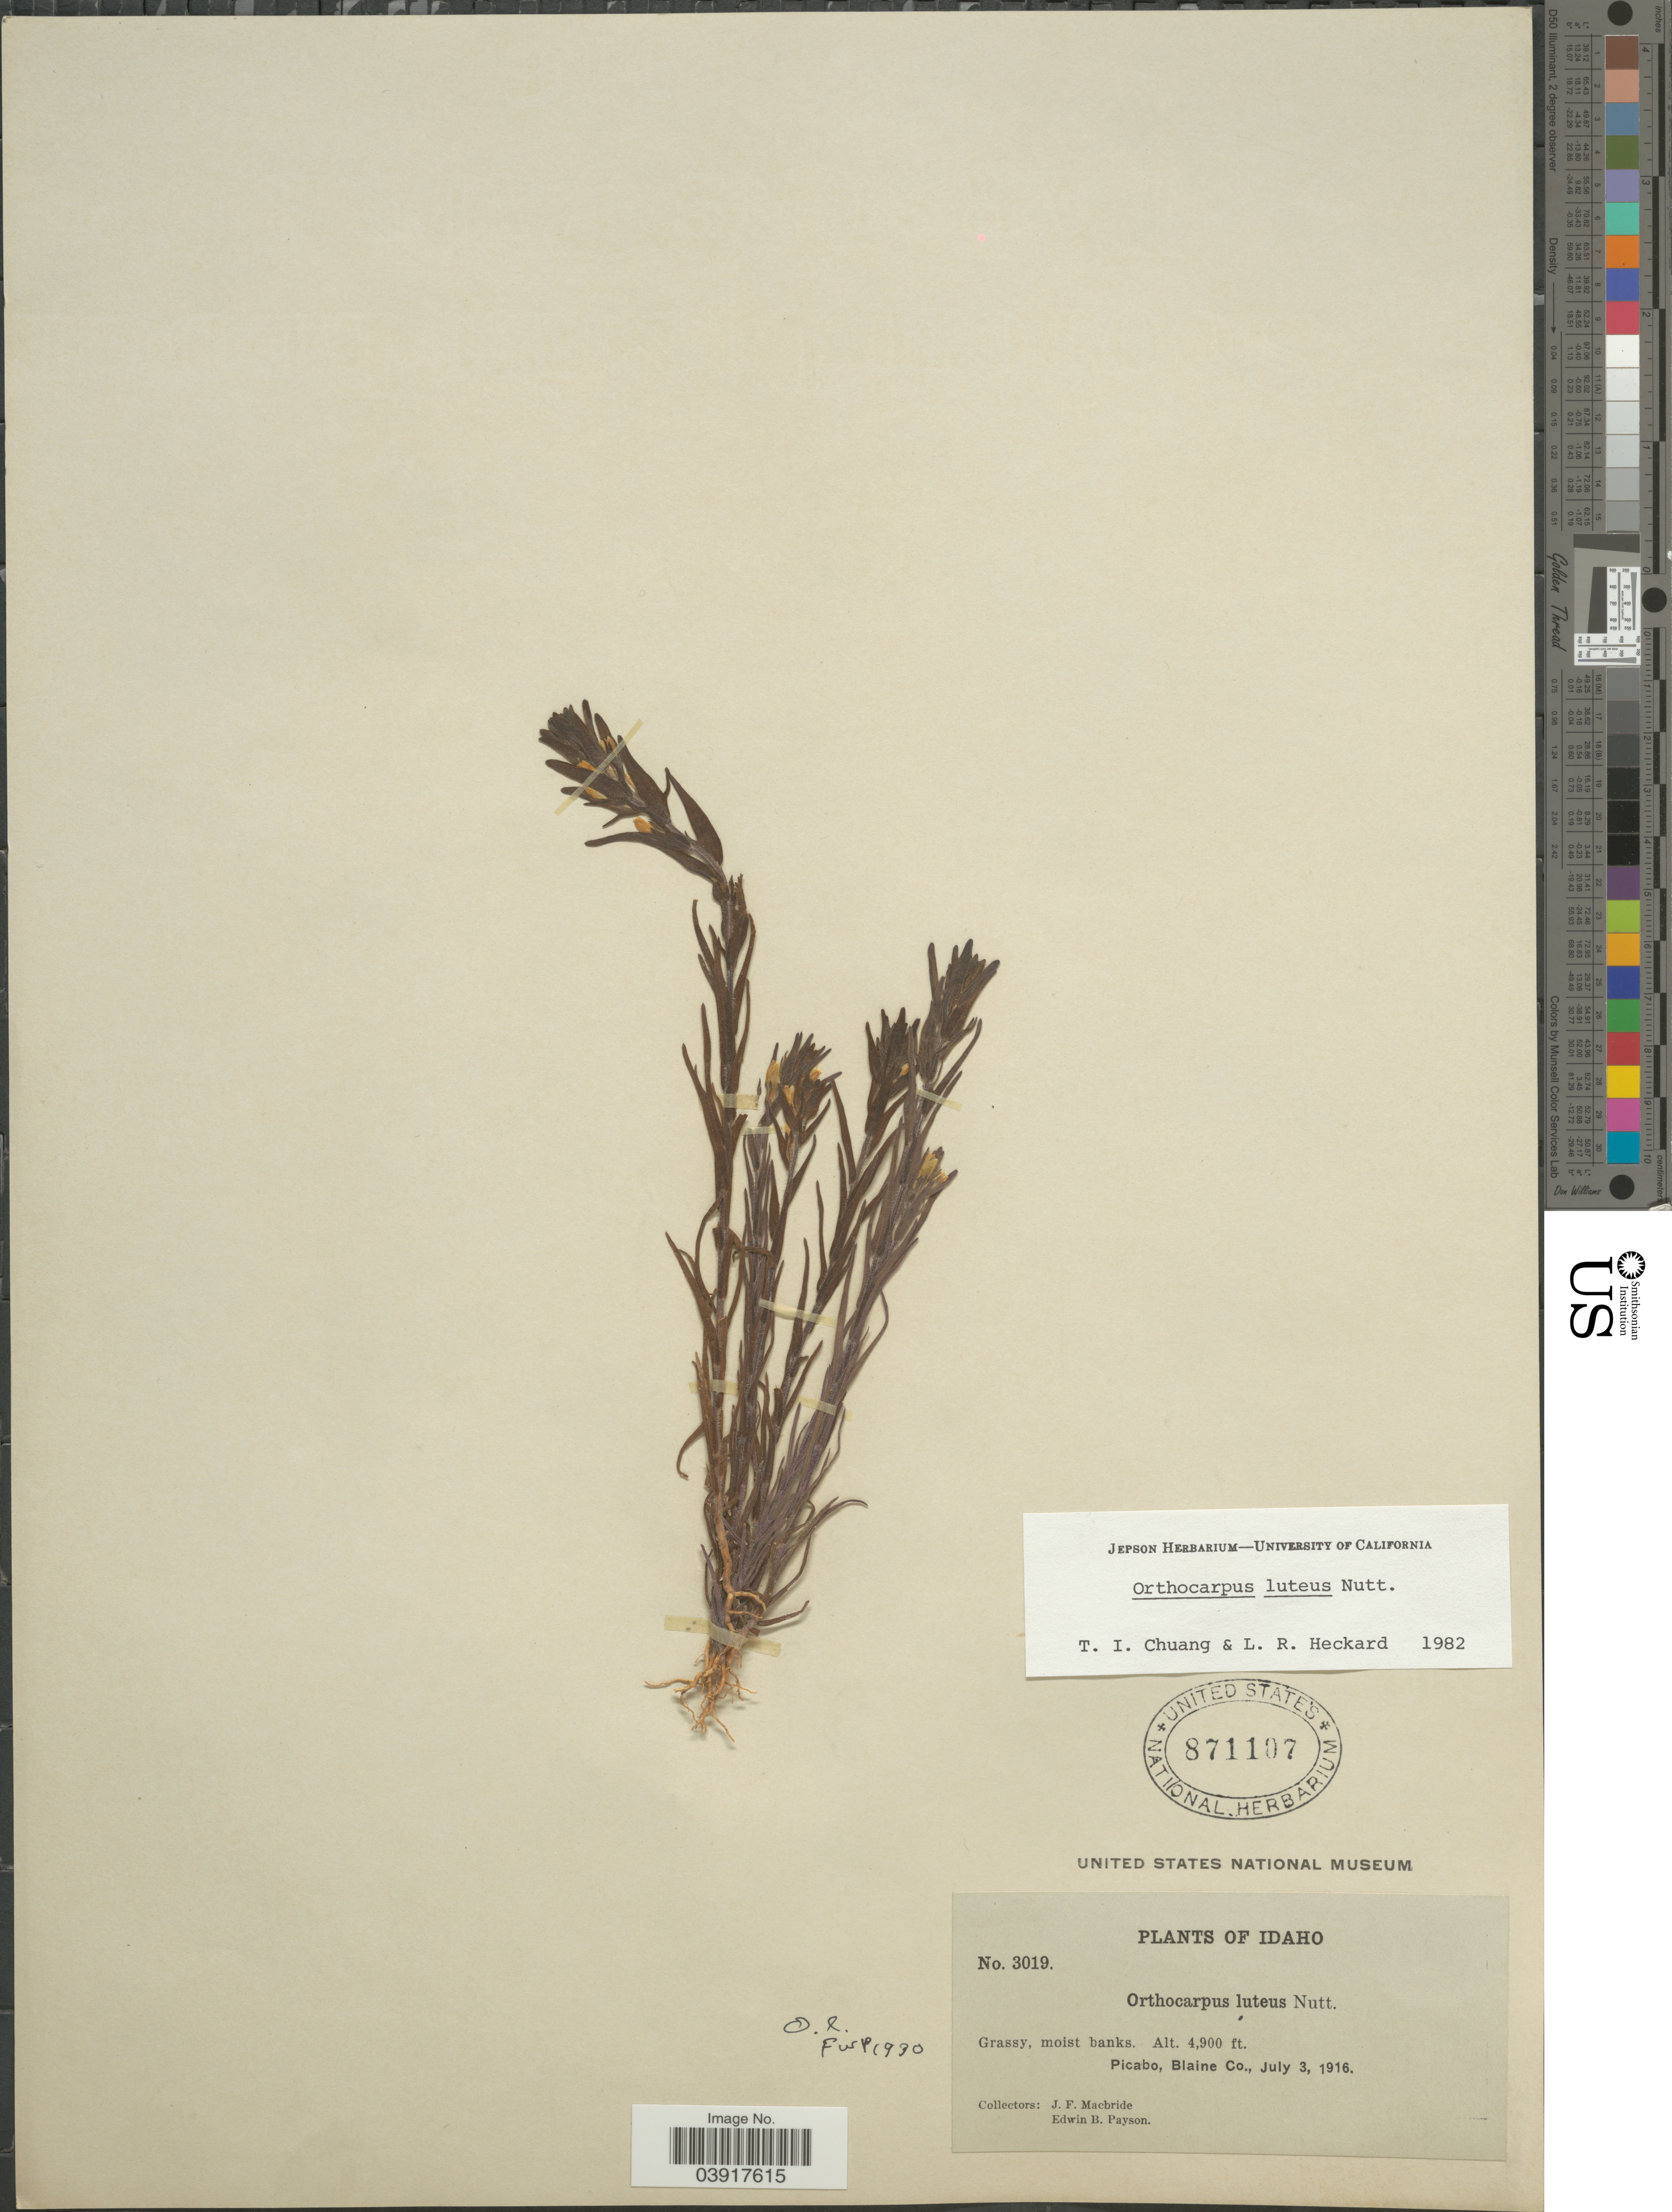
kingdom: Plantae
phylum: Tracheophyta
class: Magnoliopsida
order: Lamiales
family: Orobanchaceae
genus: Orthocarpus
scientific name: Orthocarpus luteus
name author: Nutt.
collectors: J. F. Macbride & E. B. Payson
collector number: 3019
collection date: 1916-07-03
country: United States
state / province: Idaho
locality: Picabo, Blaine Co.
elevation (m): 1494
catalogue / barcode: US 871107